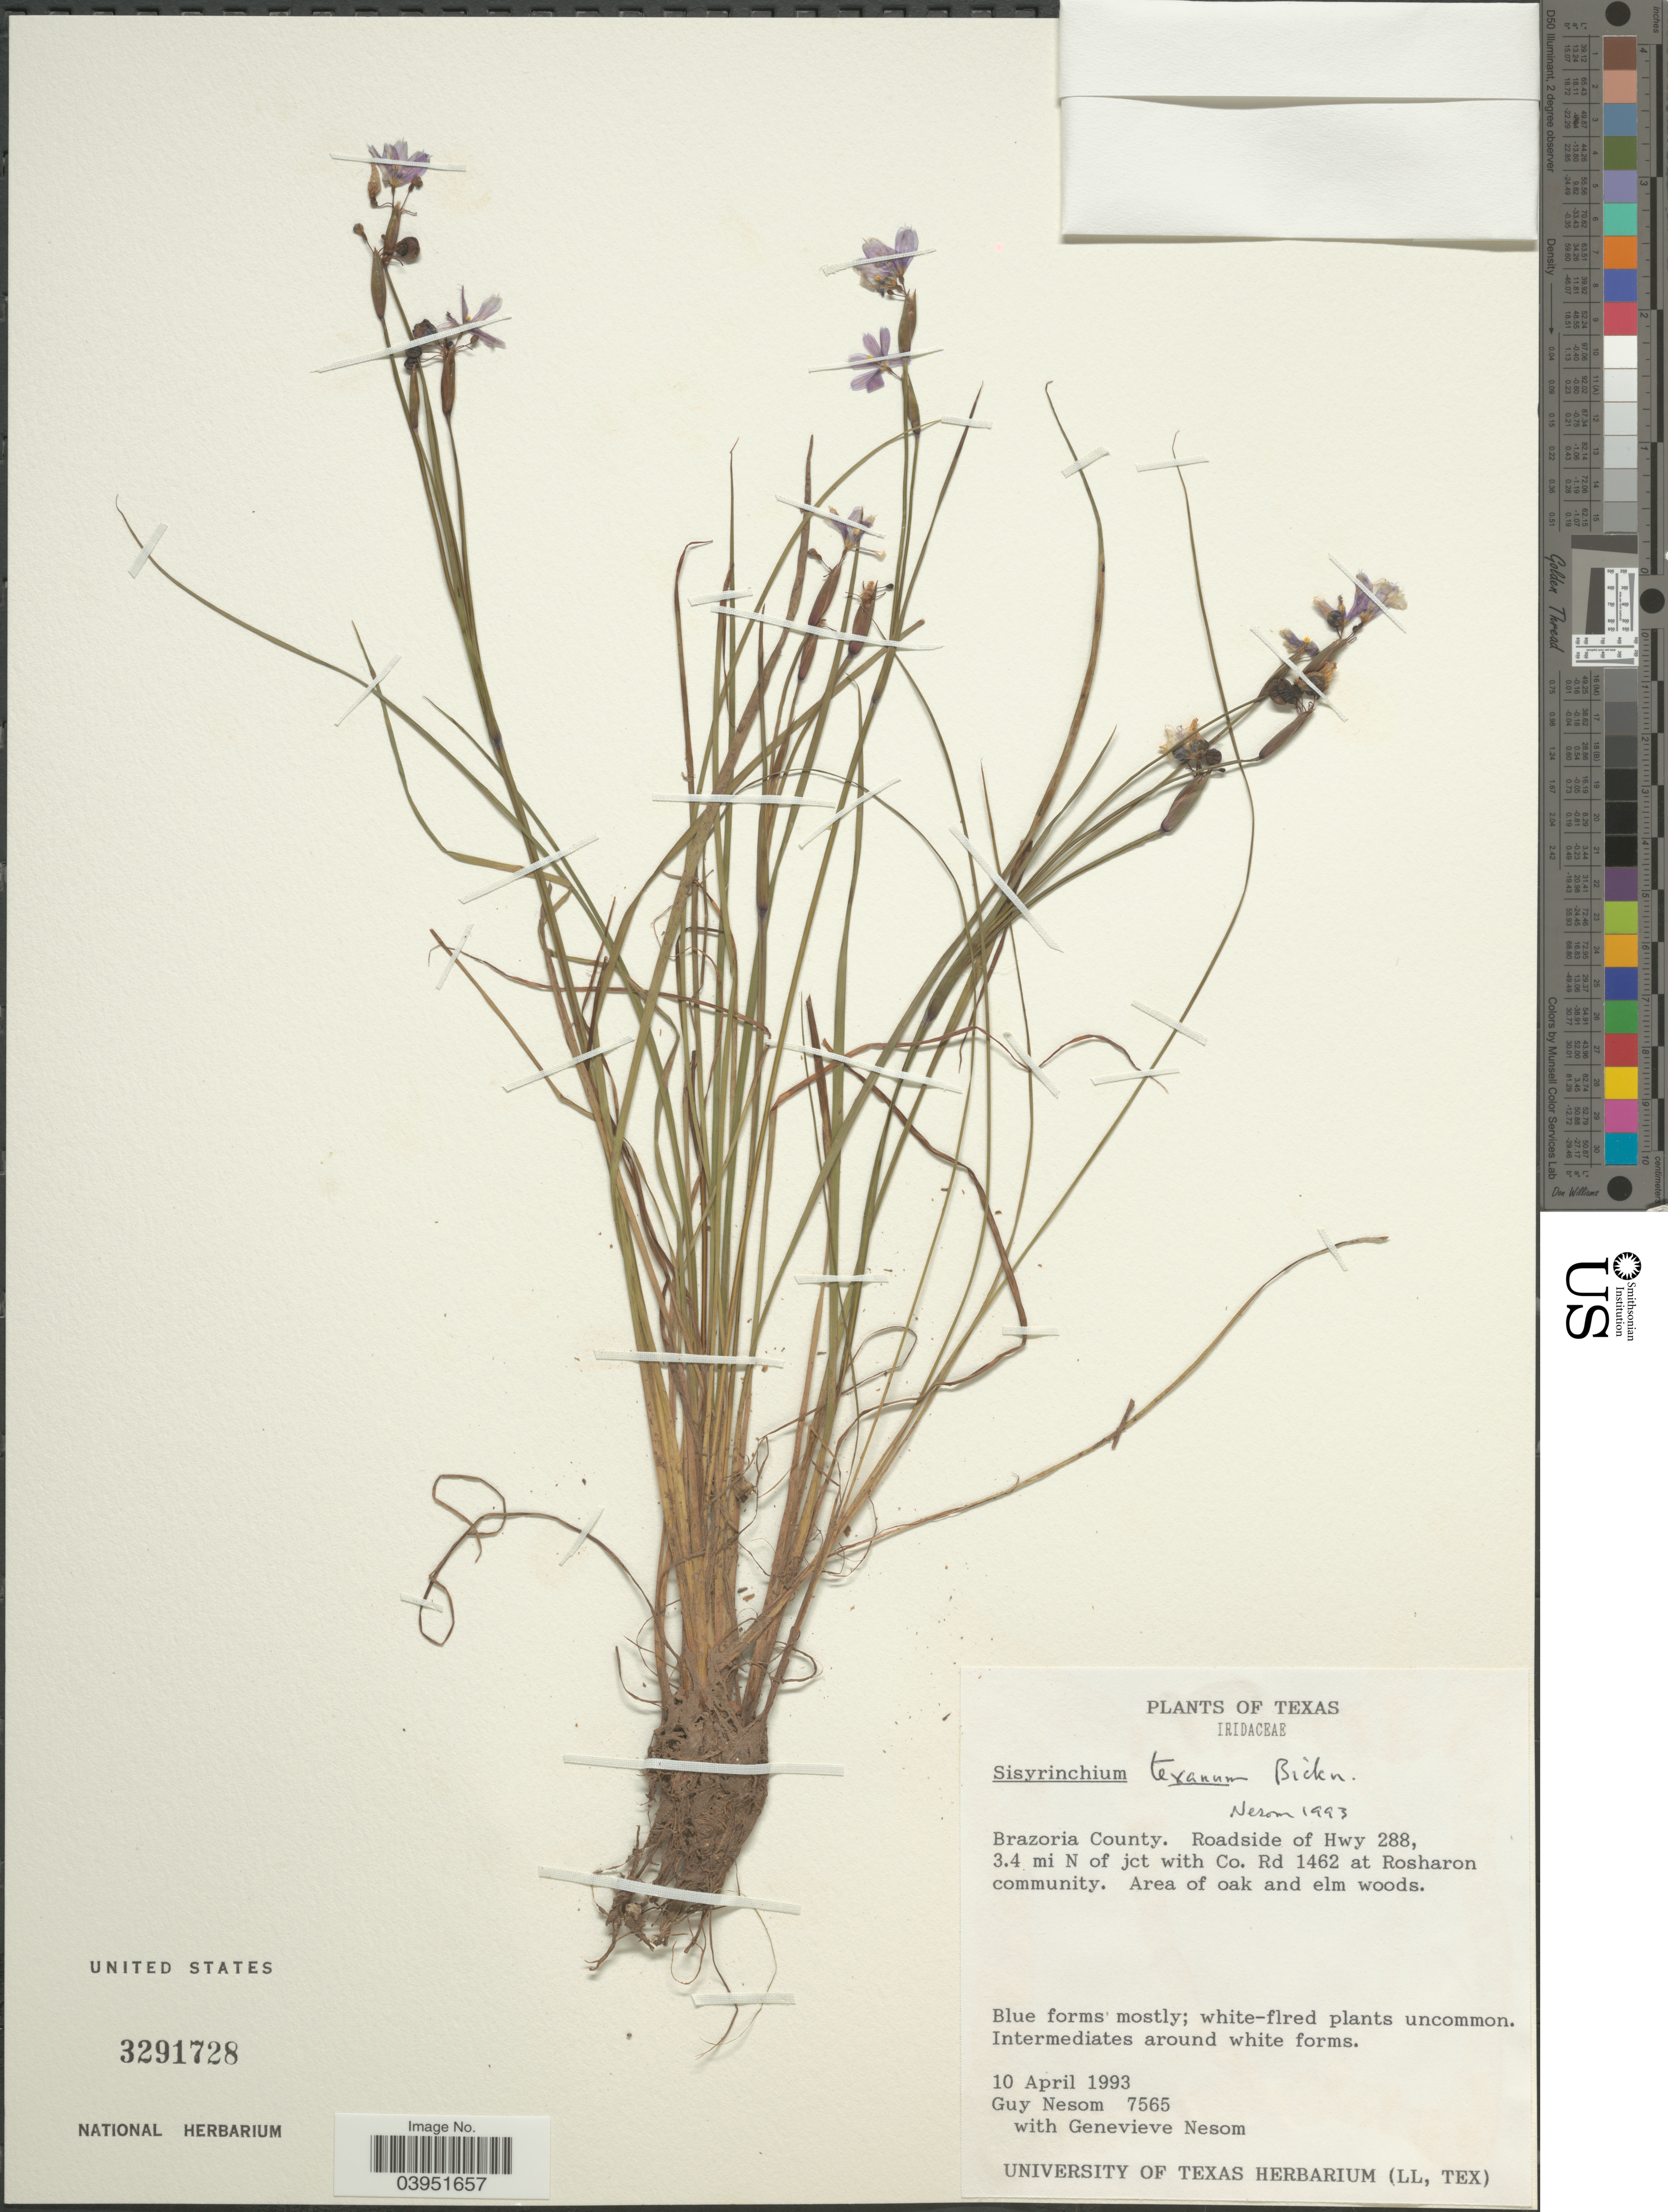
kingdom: Plantae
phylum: Tracheophyta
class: Liliopsida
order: Asparagales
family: Iridaceae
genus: Sisyrinchium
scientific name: Sisyrinchium texanum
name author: E.P. Bicknell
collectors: G. Nesom & G. Nesom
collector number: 7565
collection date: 1993-04-10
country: United States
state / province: Texas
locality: Brazoria County. Roadside of Hwy 288, 3.4 mi N of jct with Co. Rd 1462 at Rosharon community.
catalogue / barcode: US 3291728